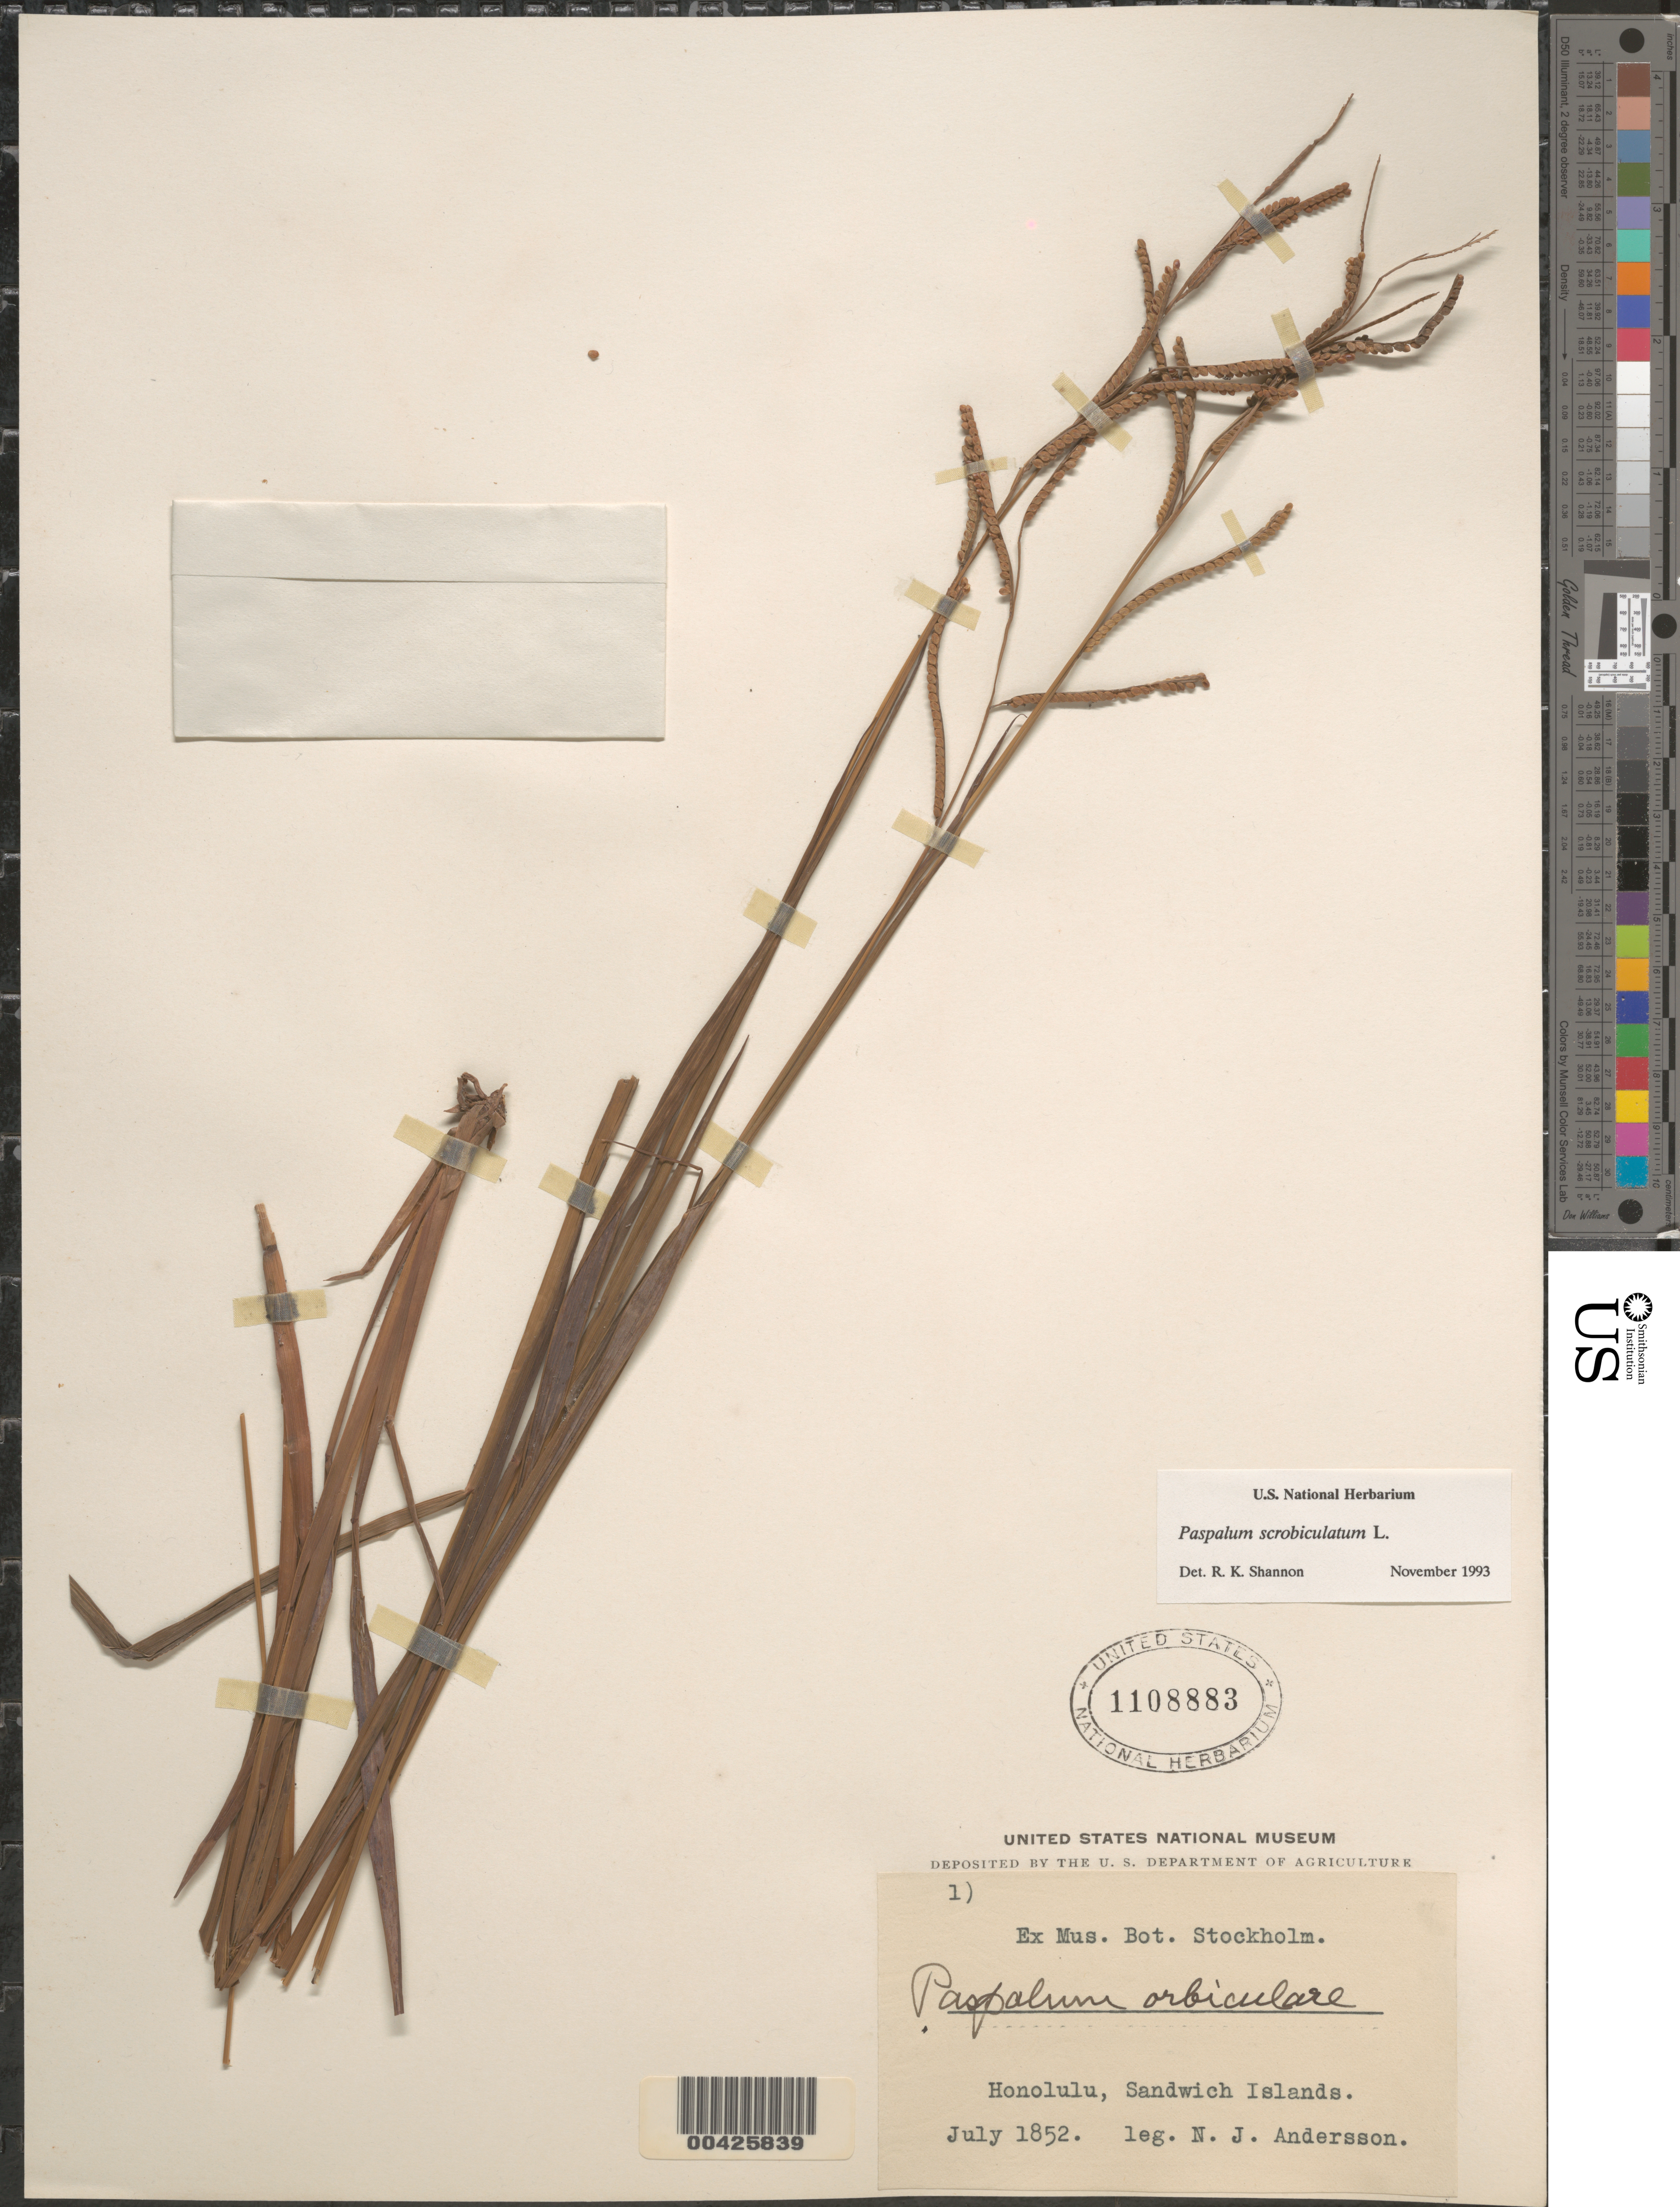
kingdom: Plantae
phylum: Tracheophyta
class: Liliopsida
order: Poales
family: Poaceae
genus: Paspalum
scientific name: Paspalum scrobiculatum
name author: L.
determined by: Shannon, R. K., (UNITED STATES)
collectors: N. J. Andersson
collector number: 1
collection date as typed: Jul 1852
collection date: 1852-07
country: United States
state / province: Hawaii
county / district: Honolulu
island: Oahu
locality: Honolulu, Sandwich Islands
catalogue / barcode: US 1108883